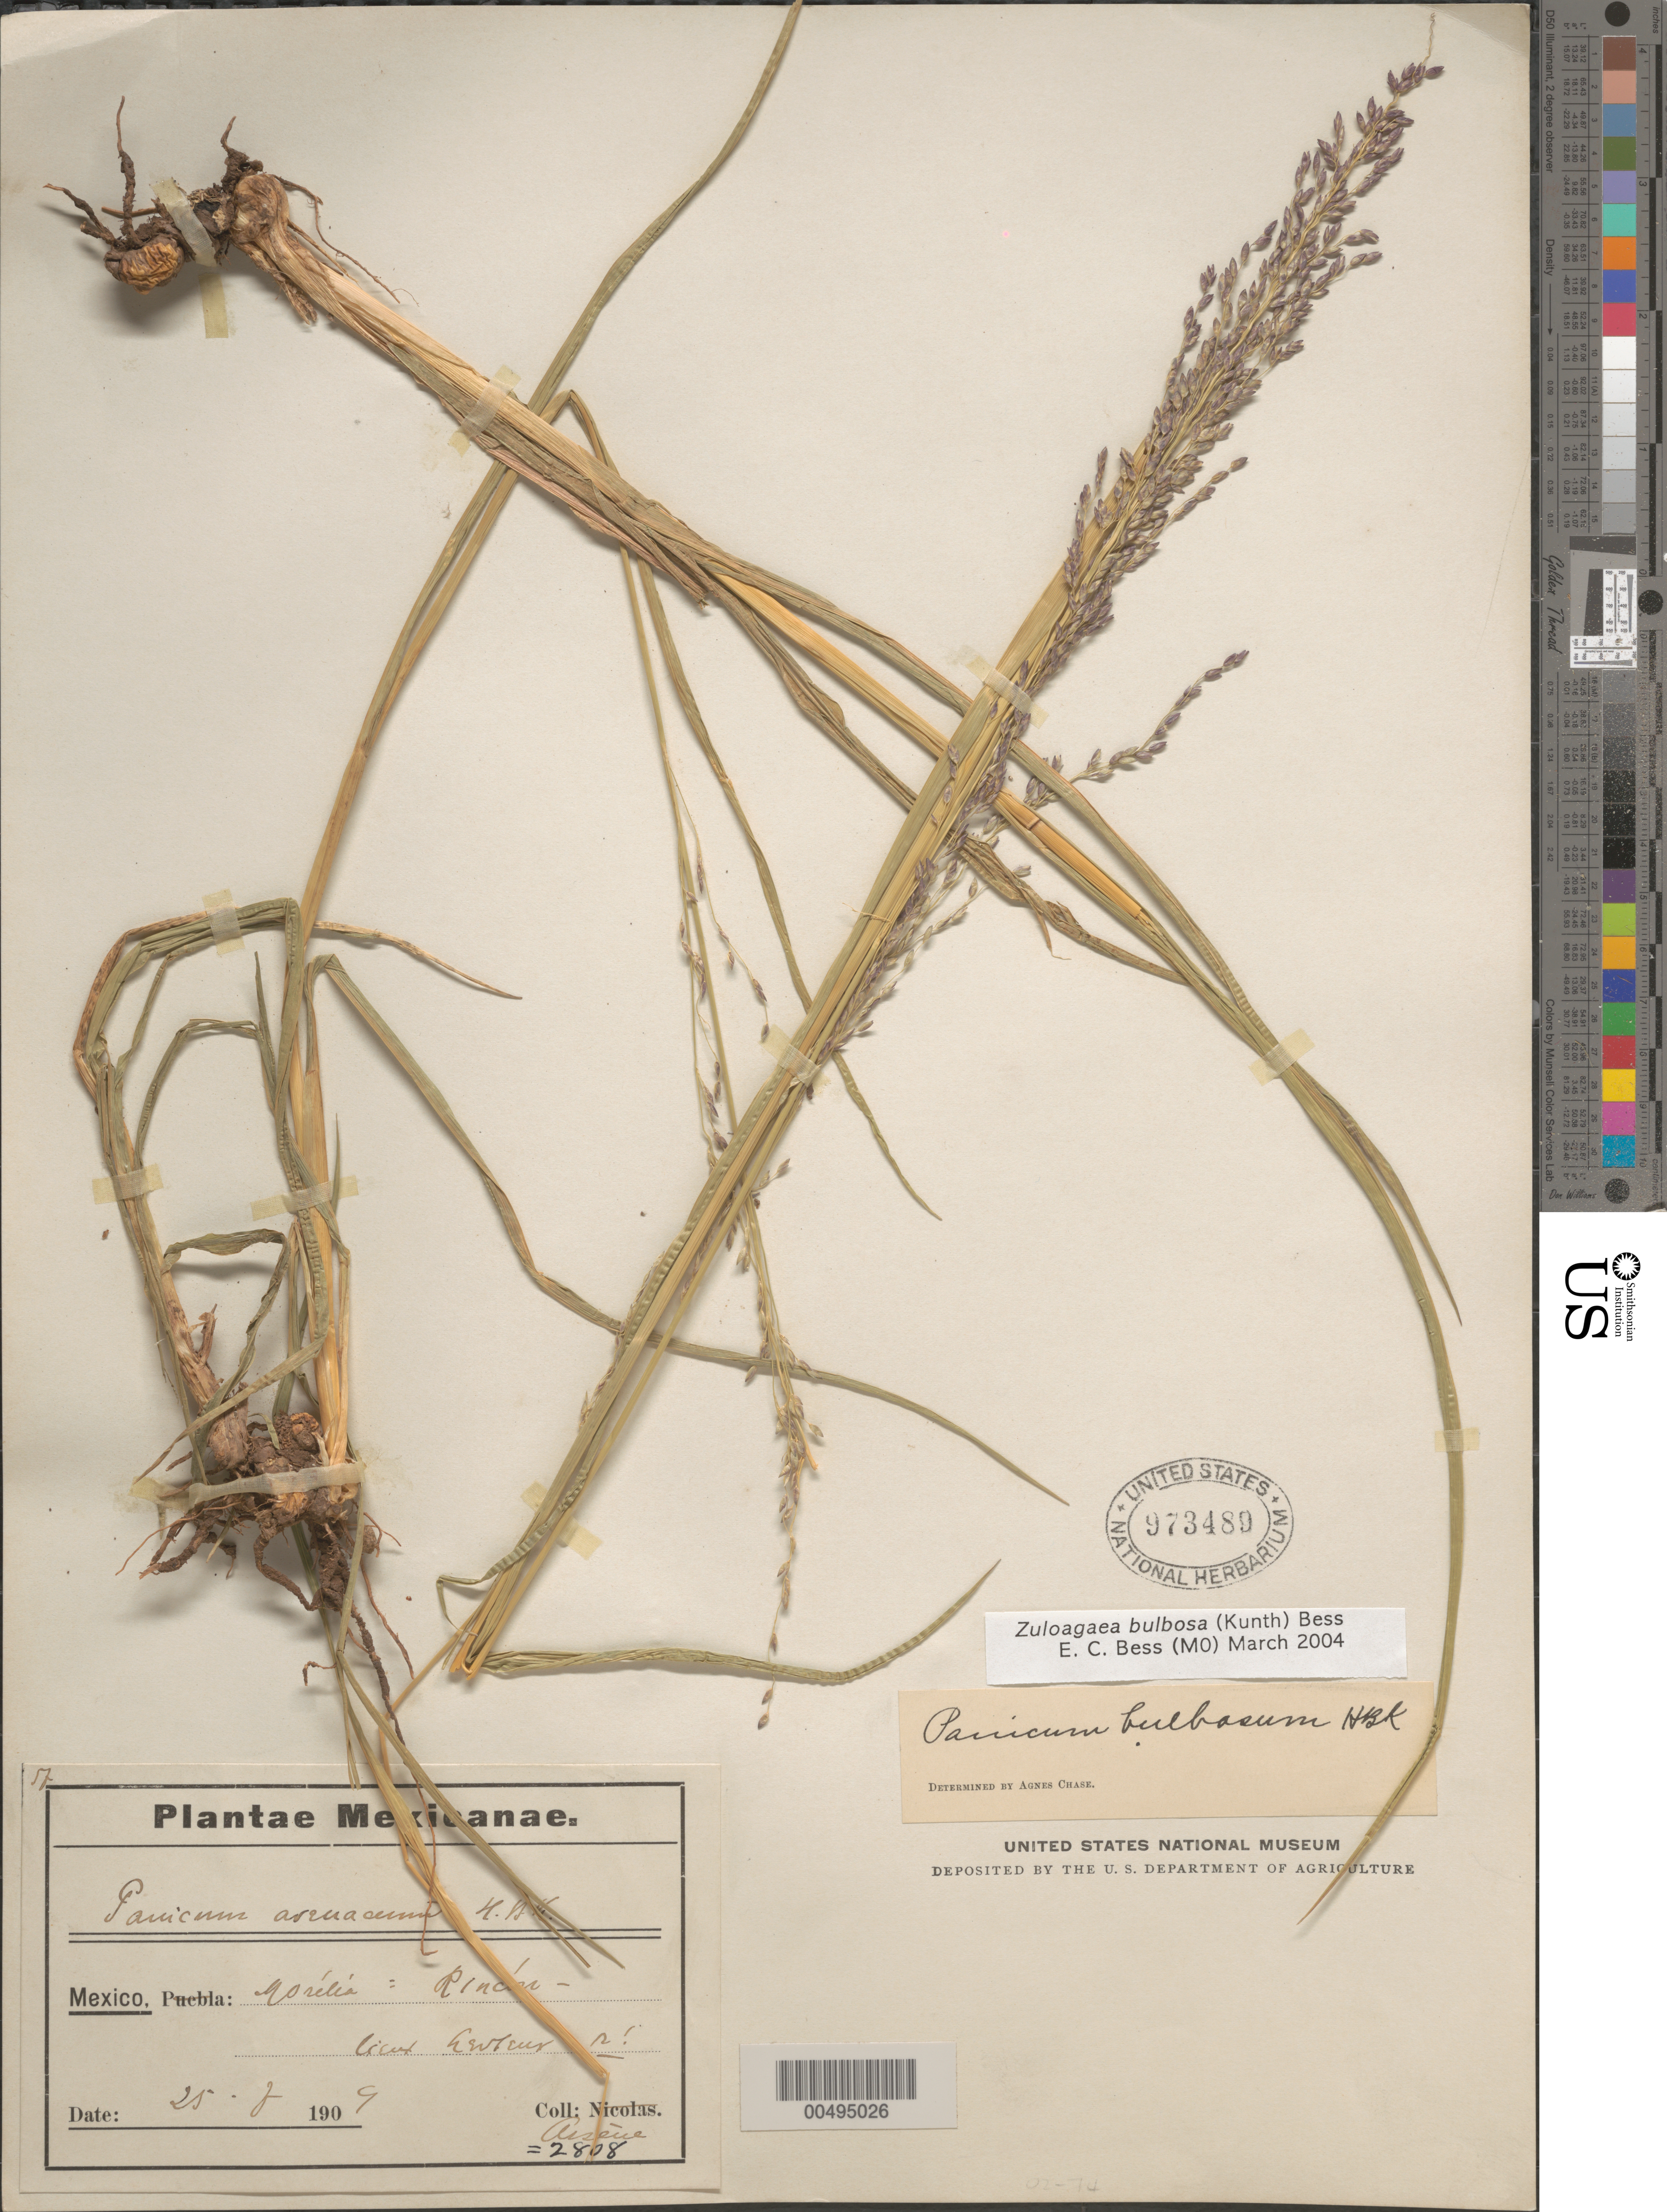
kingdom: Plantae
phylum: Tracheophyta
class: Liliopsida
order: Poales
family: Poaceae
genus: Panicum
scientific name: Panicum bulbosum subsp. sciaphilum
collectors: -- Arsène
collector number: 2808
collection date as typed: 25 Aug 1909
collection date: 1909-08-25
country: Mexico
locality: Mor‚lia, Rinc¢n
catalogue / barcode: US 973489